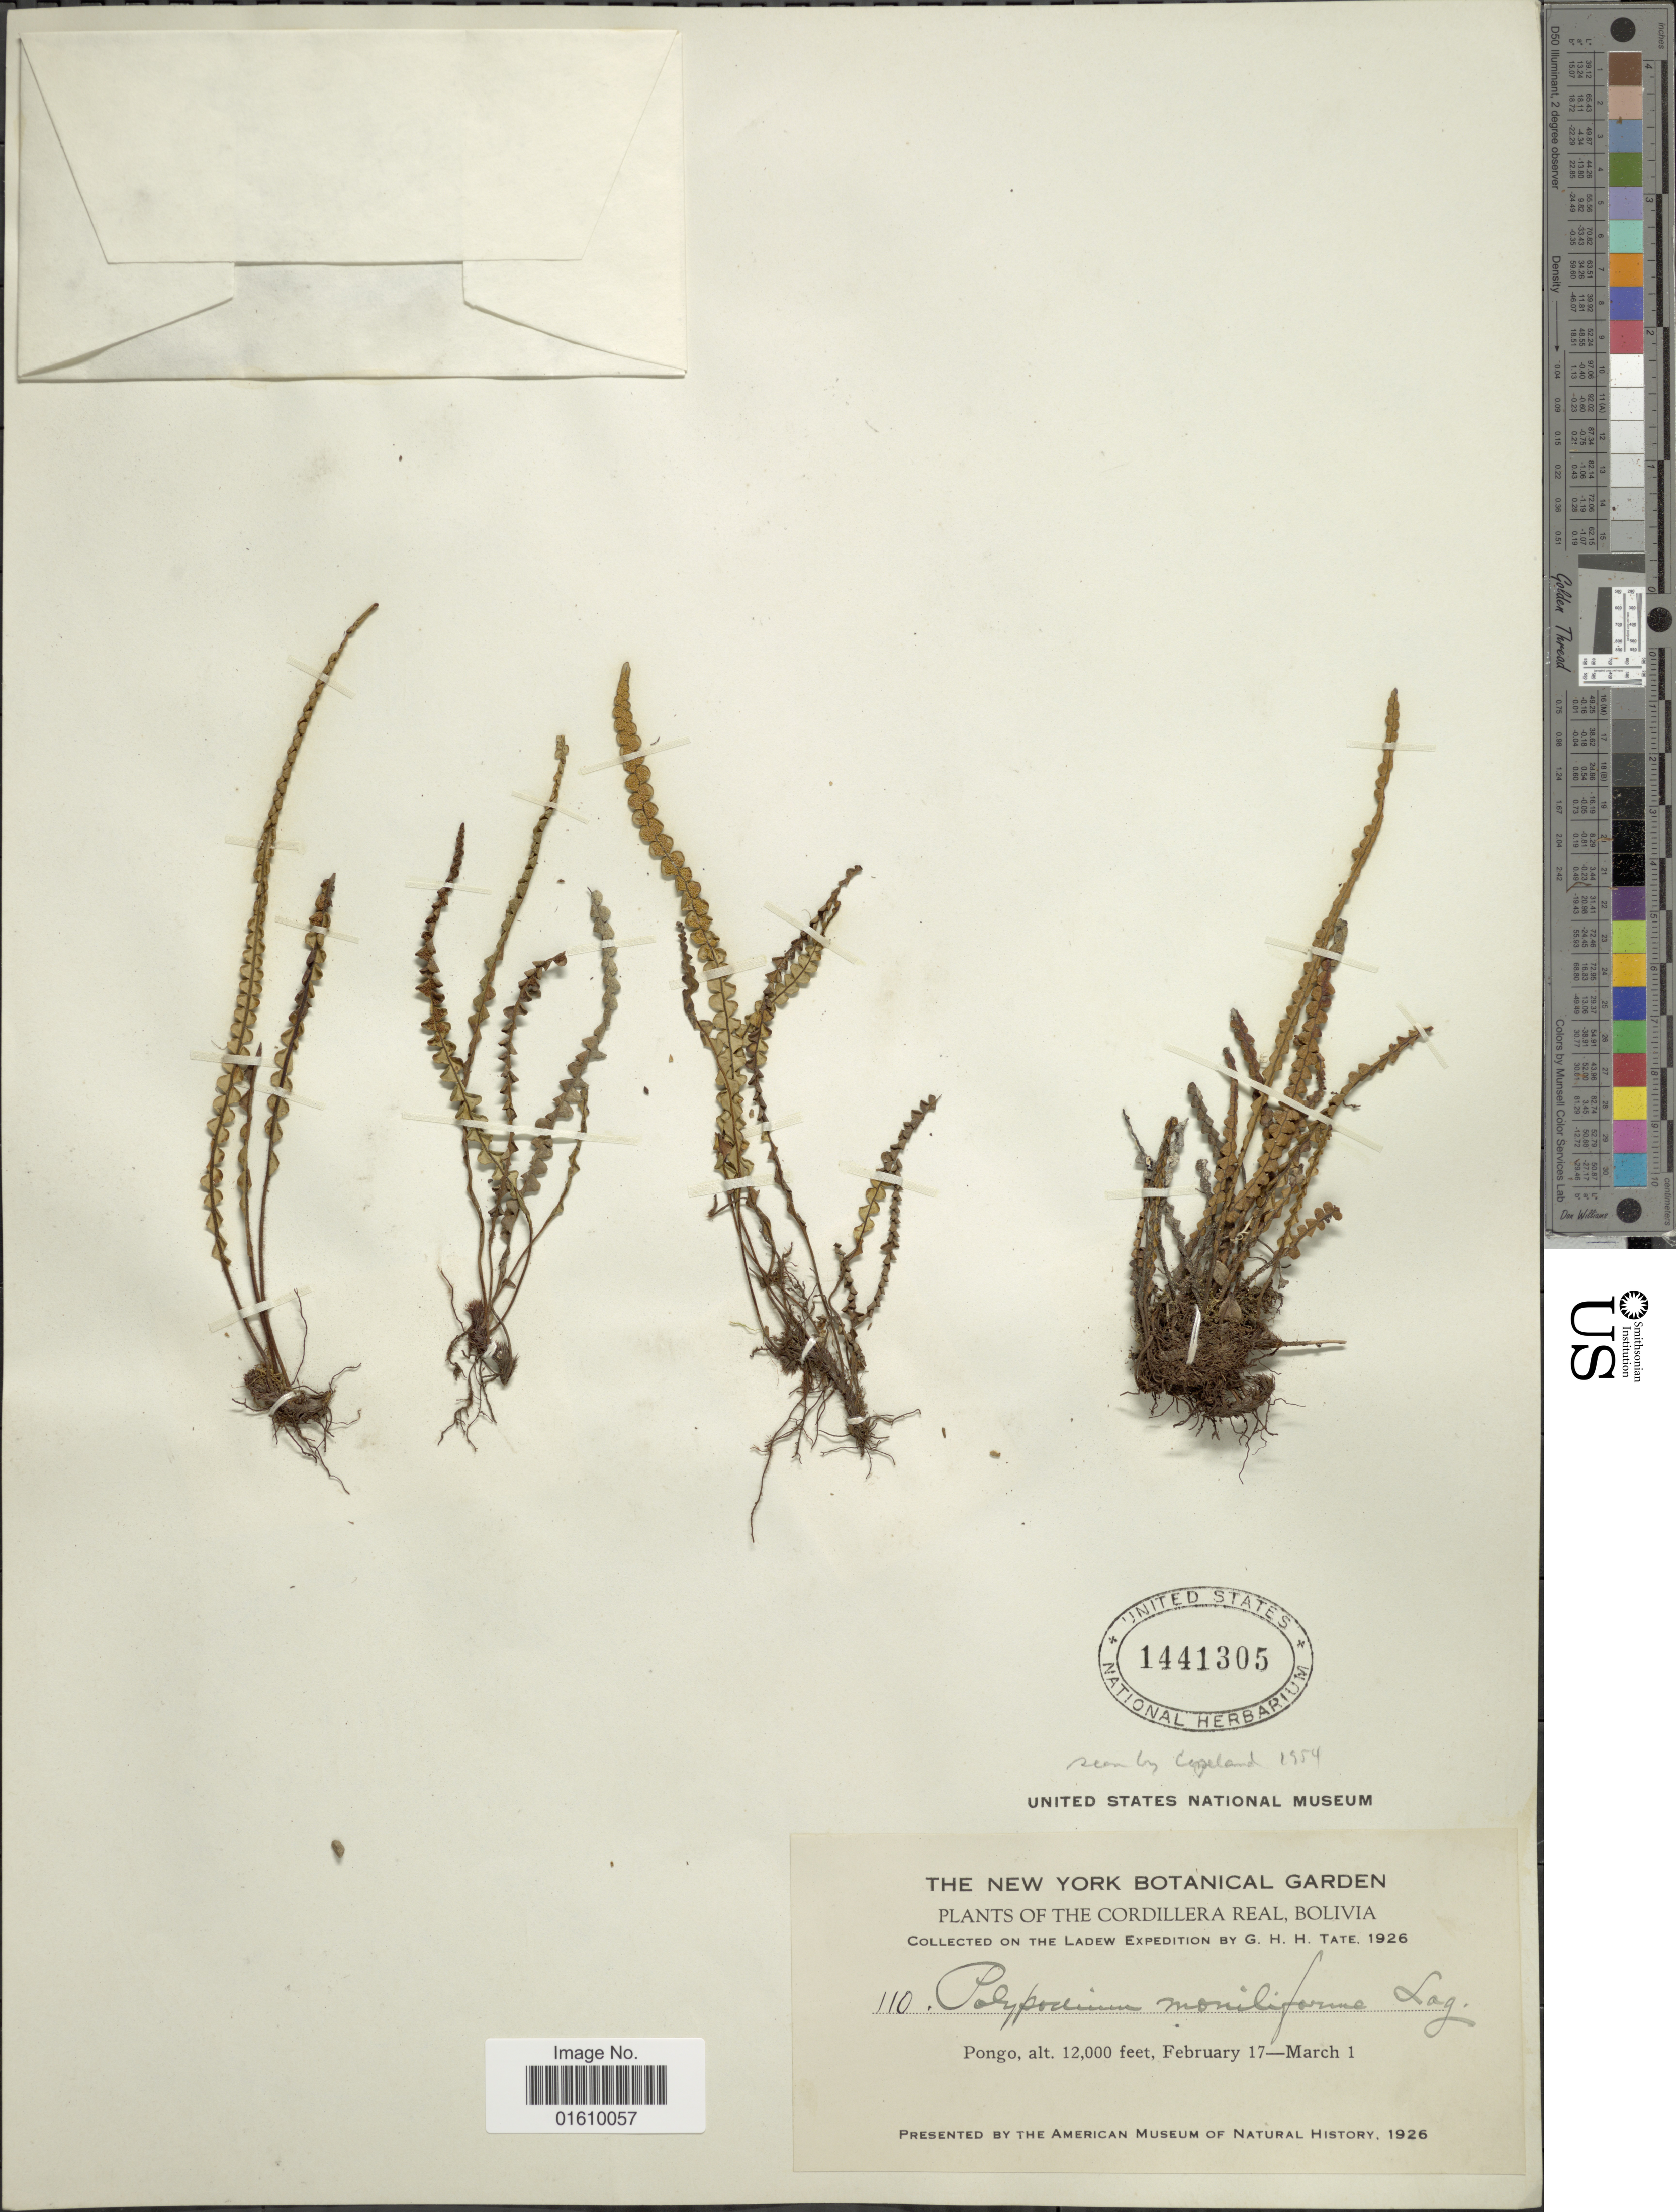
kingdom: Plantae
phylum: Tracheophyta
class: Polypodiopsida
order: Polypodiales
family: Polypodiaceae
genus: Melpomene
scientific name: Melpomene moniliformis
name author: (Lag. ex Sw.) A.R. Sm. & R.C. Moran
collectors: G. H. H.Tate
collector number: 110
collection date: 1926-02-17/1926-03-01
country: Bolivia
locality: The Cordillera Real, Pongo.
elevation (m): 3658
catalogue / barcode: US 1441305